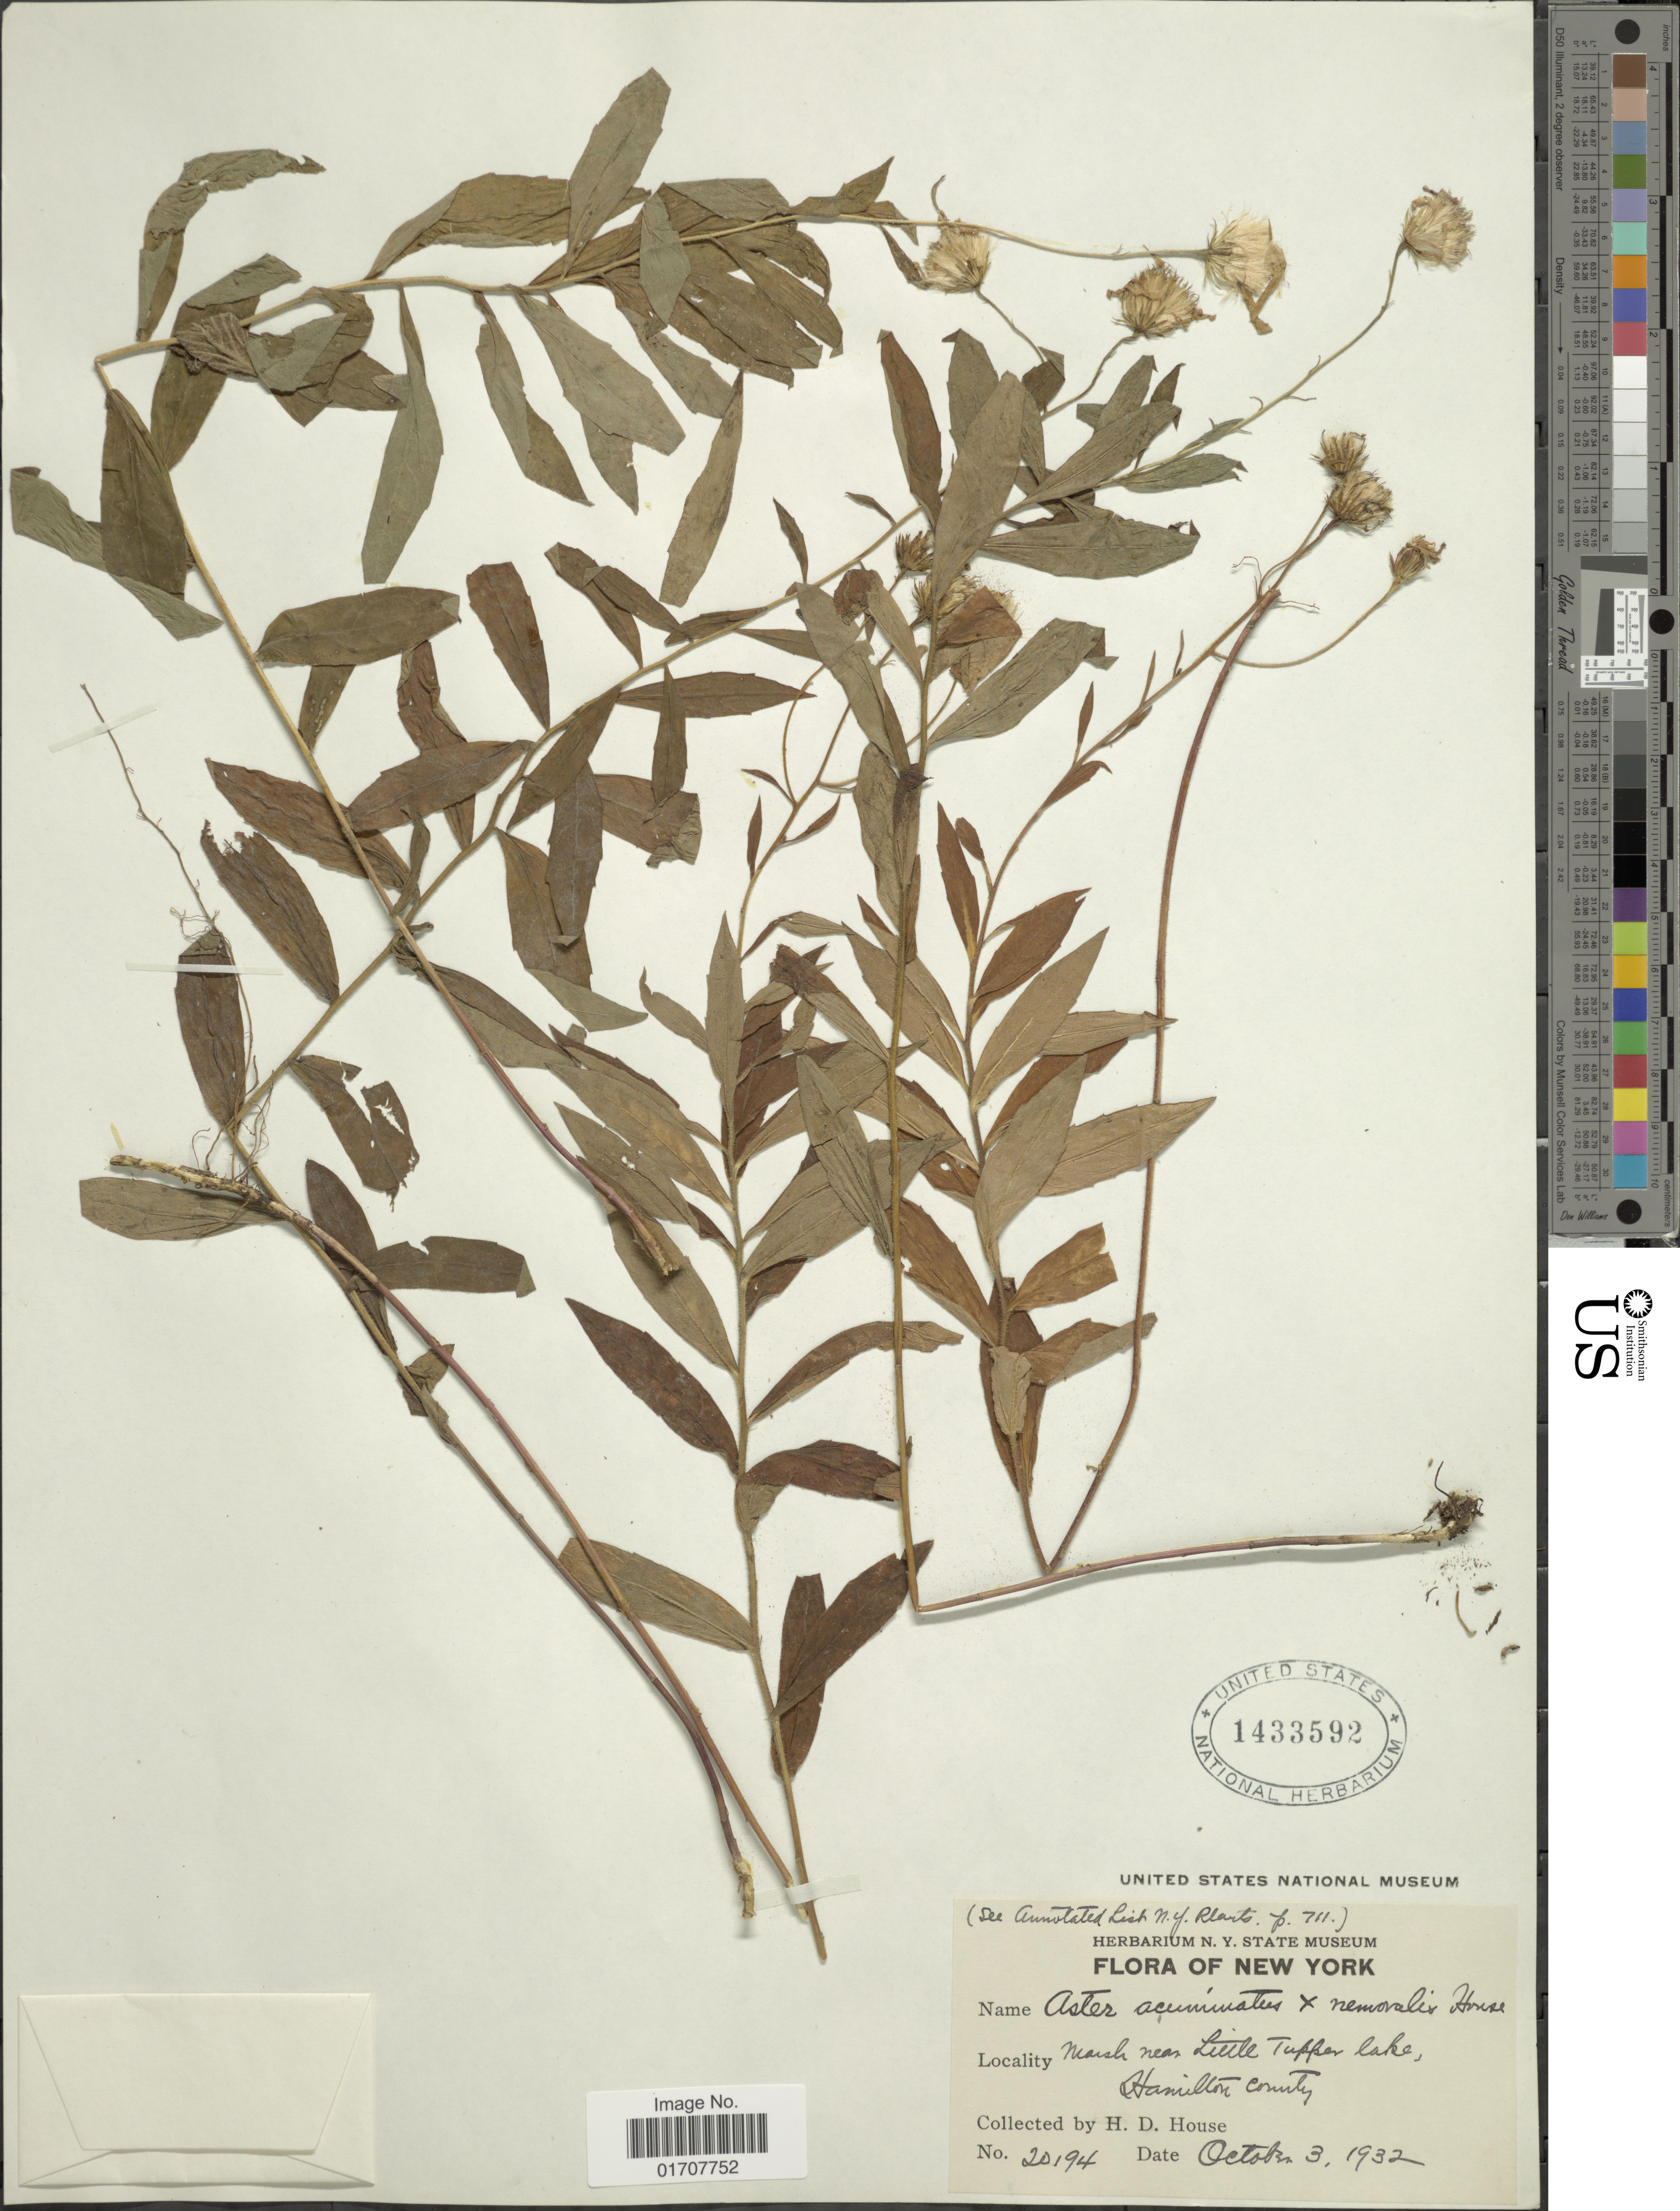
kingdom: Plantae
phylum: Tracheophyta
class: Magnoliopsida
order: Asterales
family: Asteraceae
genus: Oclemena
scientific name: Oclemena acuminata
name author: (Michx.) Greene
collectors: H. D. House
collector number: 20194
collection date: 1932-10-03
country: United States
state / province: New York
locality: Marsh near Little Tupper Lake, Hamilton County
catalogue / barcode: US 1433592